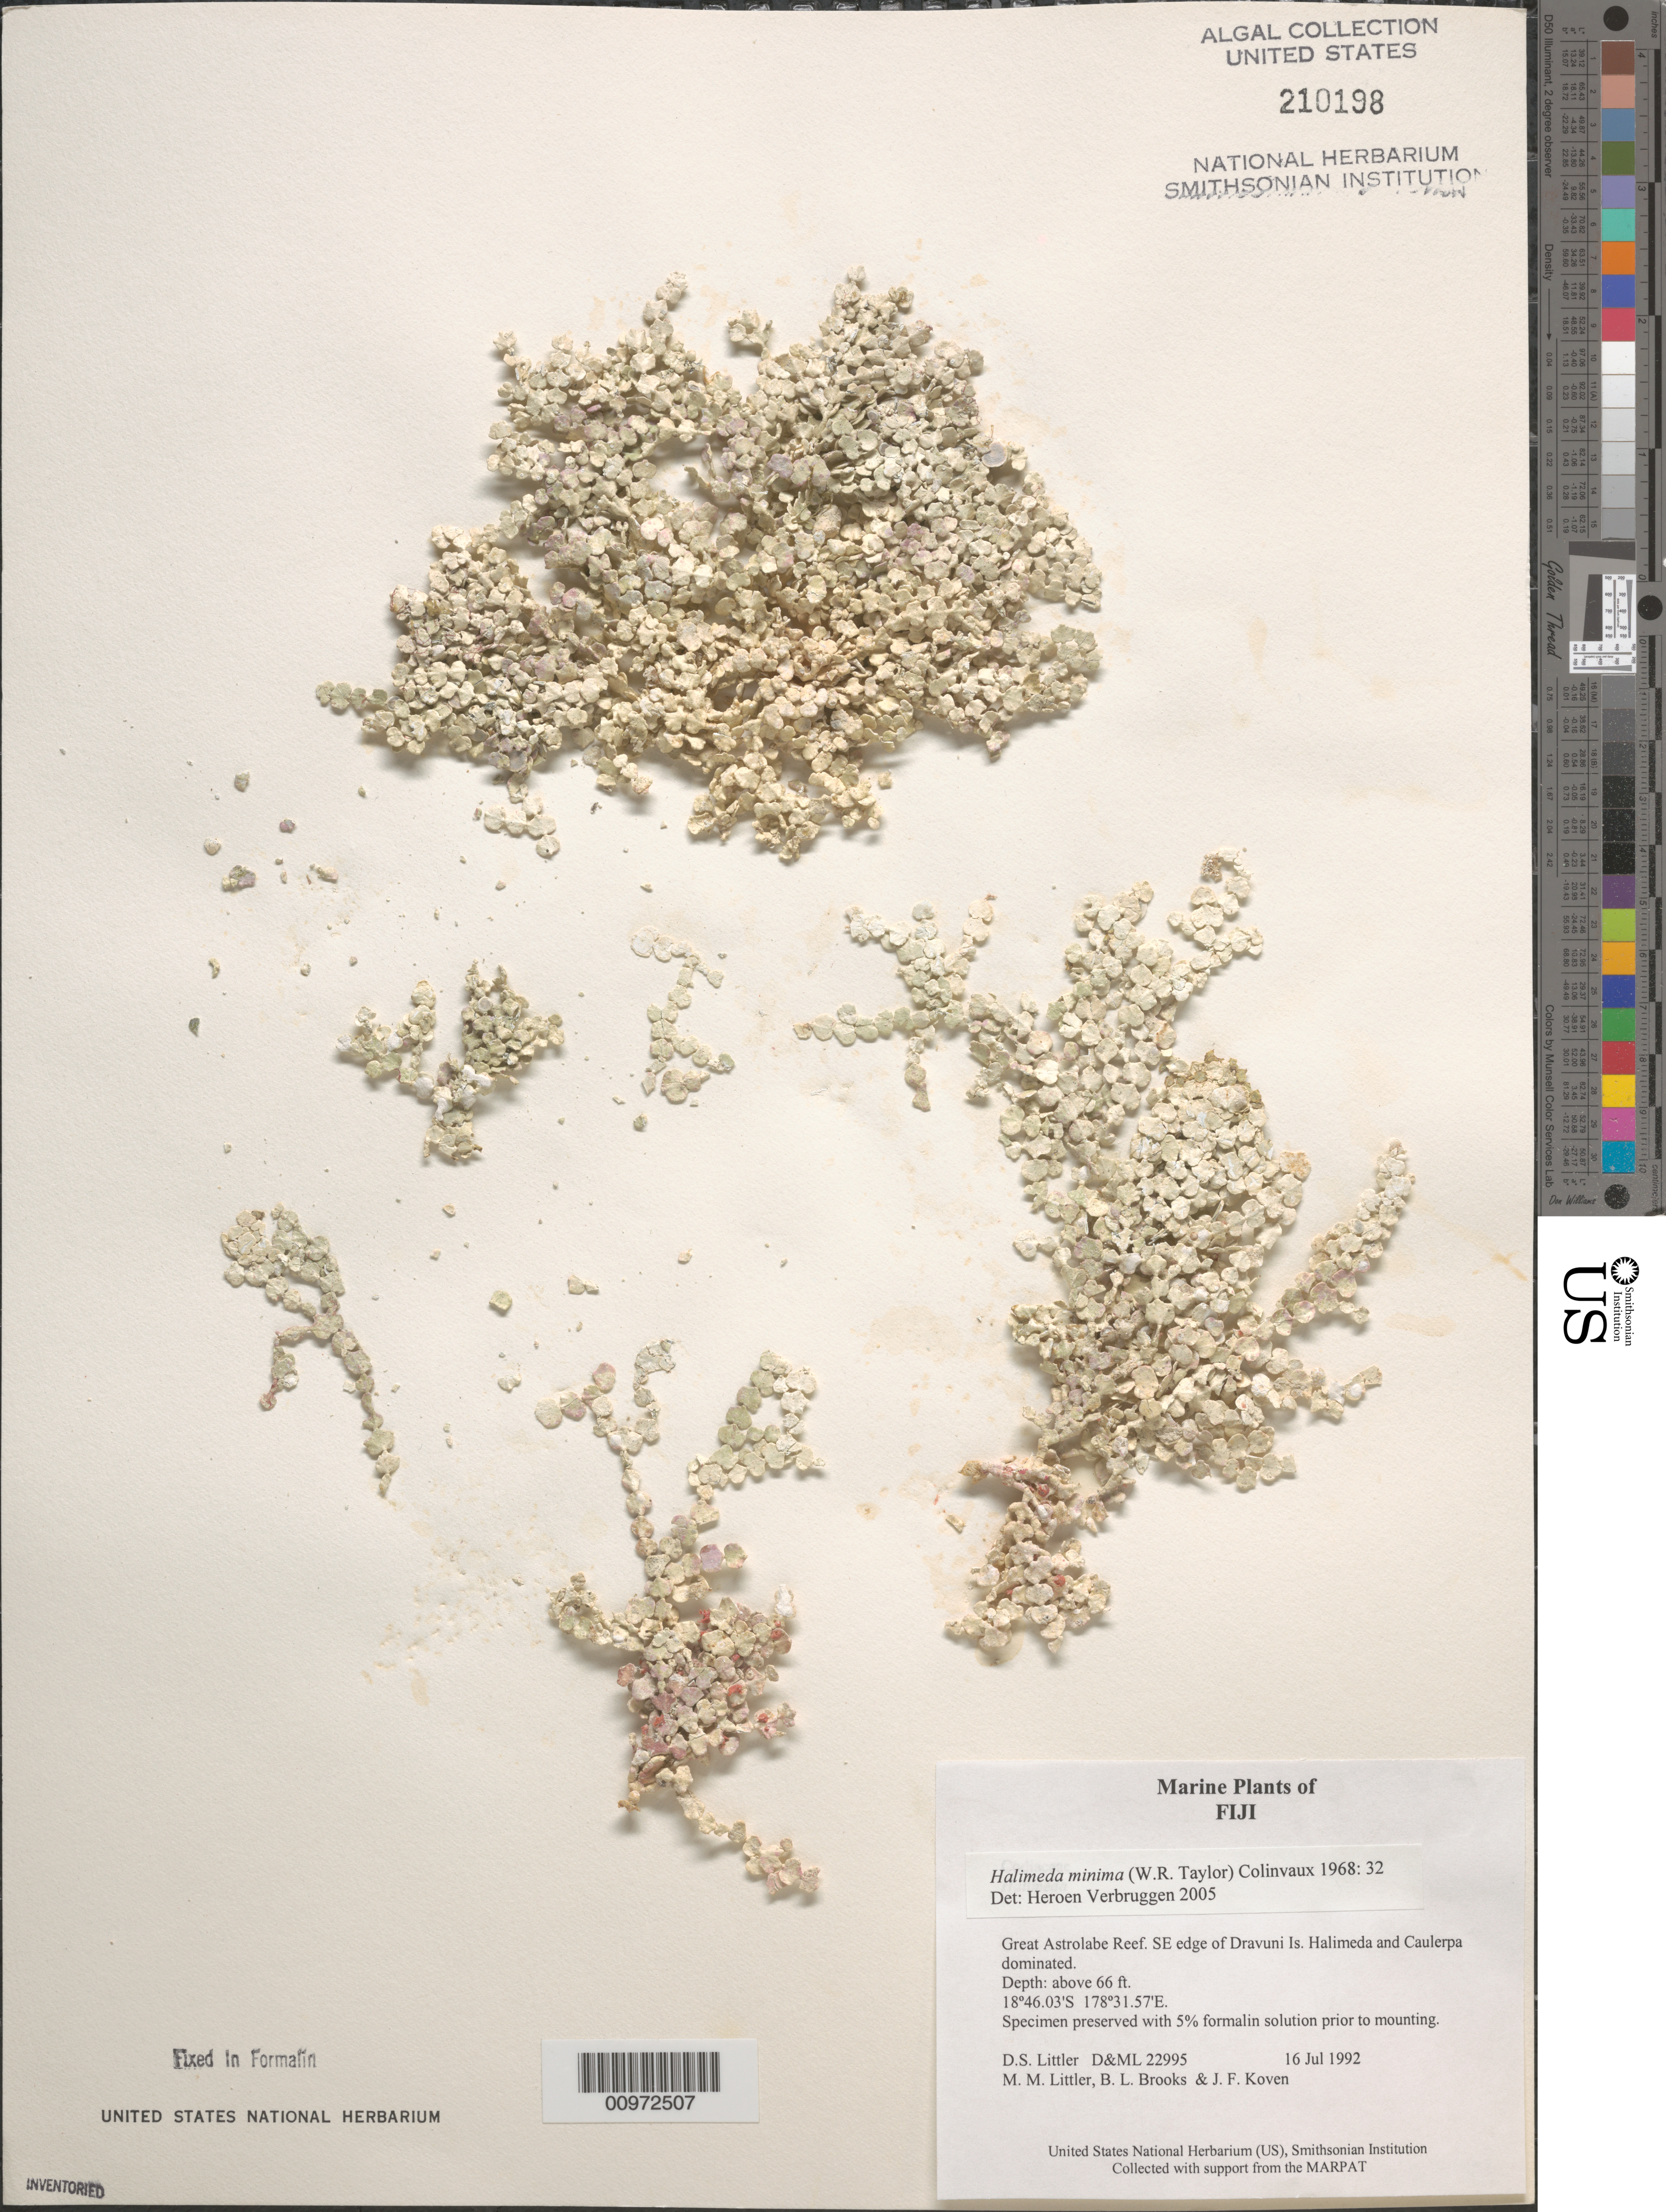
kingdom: Plantae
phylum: Chlorophyta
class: Ulvophyceae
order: Bryopsidales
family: Halimedaceae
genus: Halimeda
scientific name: Halimeda minima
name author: (W.R. Taylor) Hillis-Colinvaux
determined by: Verbruggen, H.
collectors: D. S. Littler, M. M. Littler, B. Brooks & J. Koven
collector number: D&ML 22995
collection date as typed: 16 Jul 1992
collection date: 1992-07-16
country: Fiji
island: Dravuni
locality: Great Astrolabe Reef, southeast edge of island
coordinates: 18 46.03'S, 178 31.57'E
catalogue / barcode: US 210198